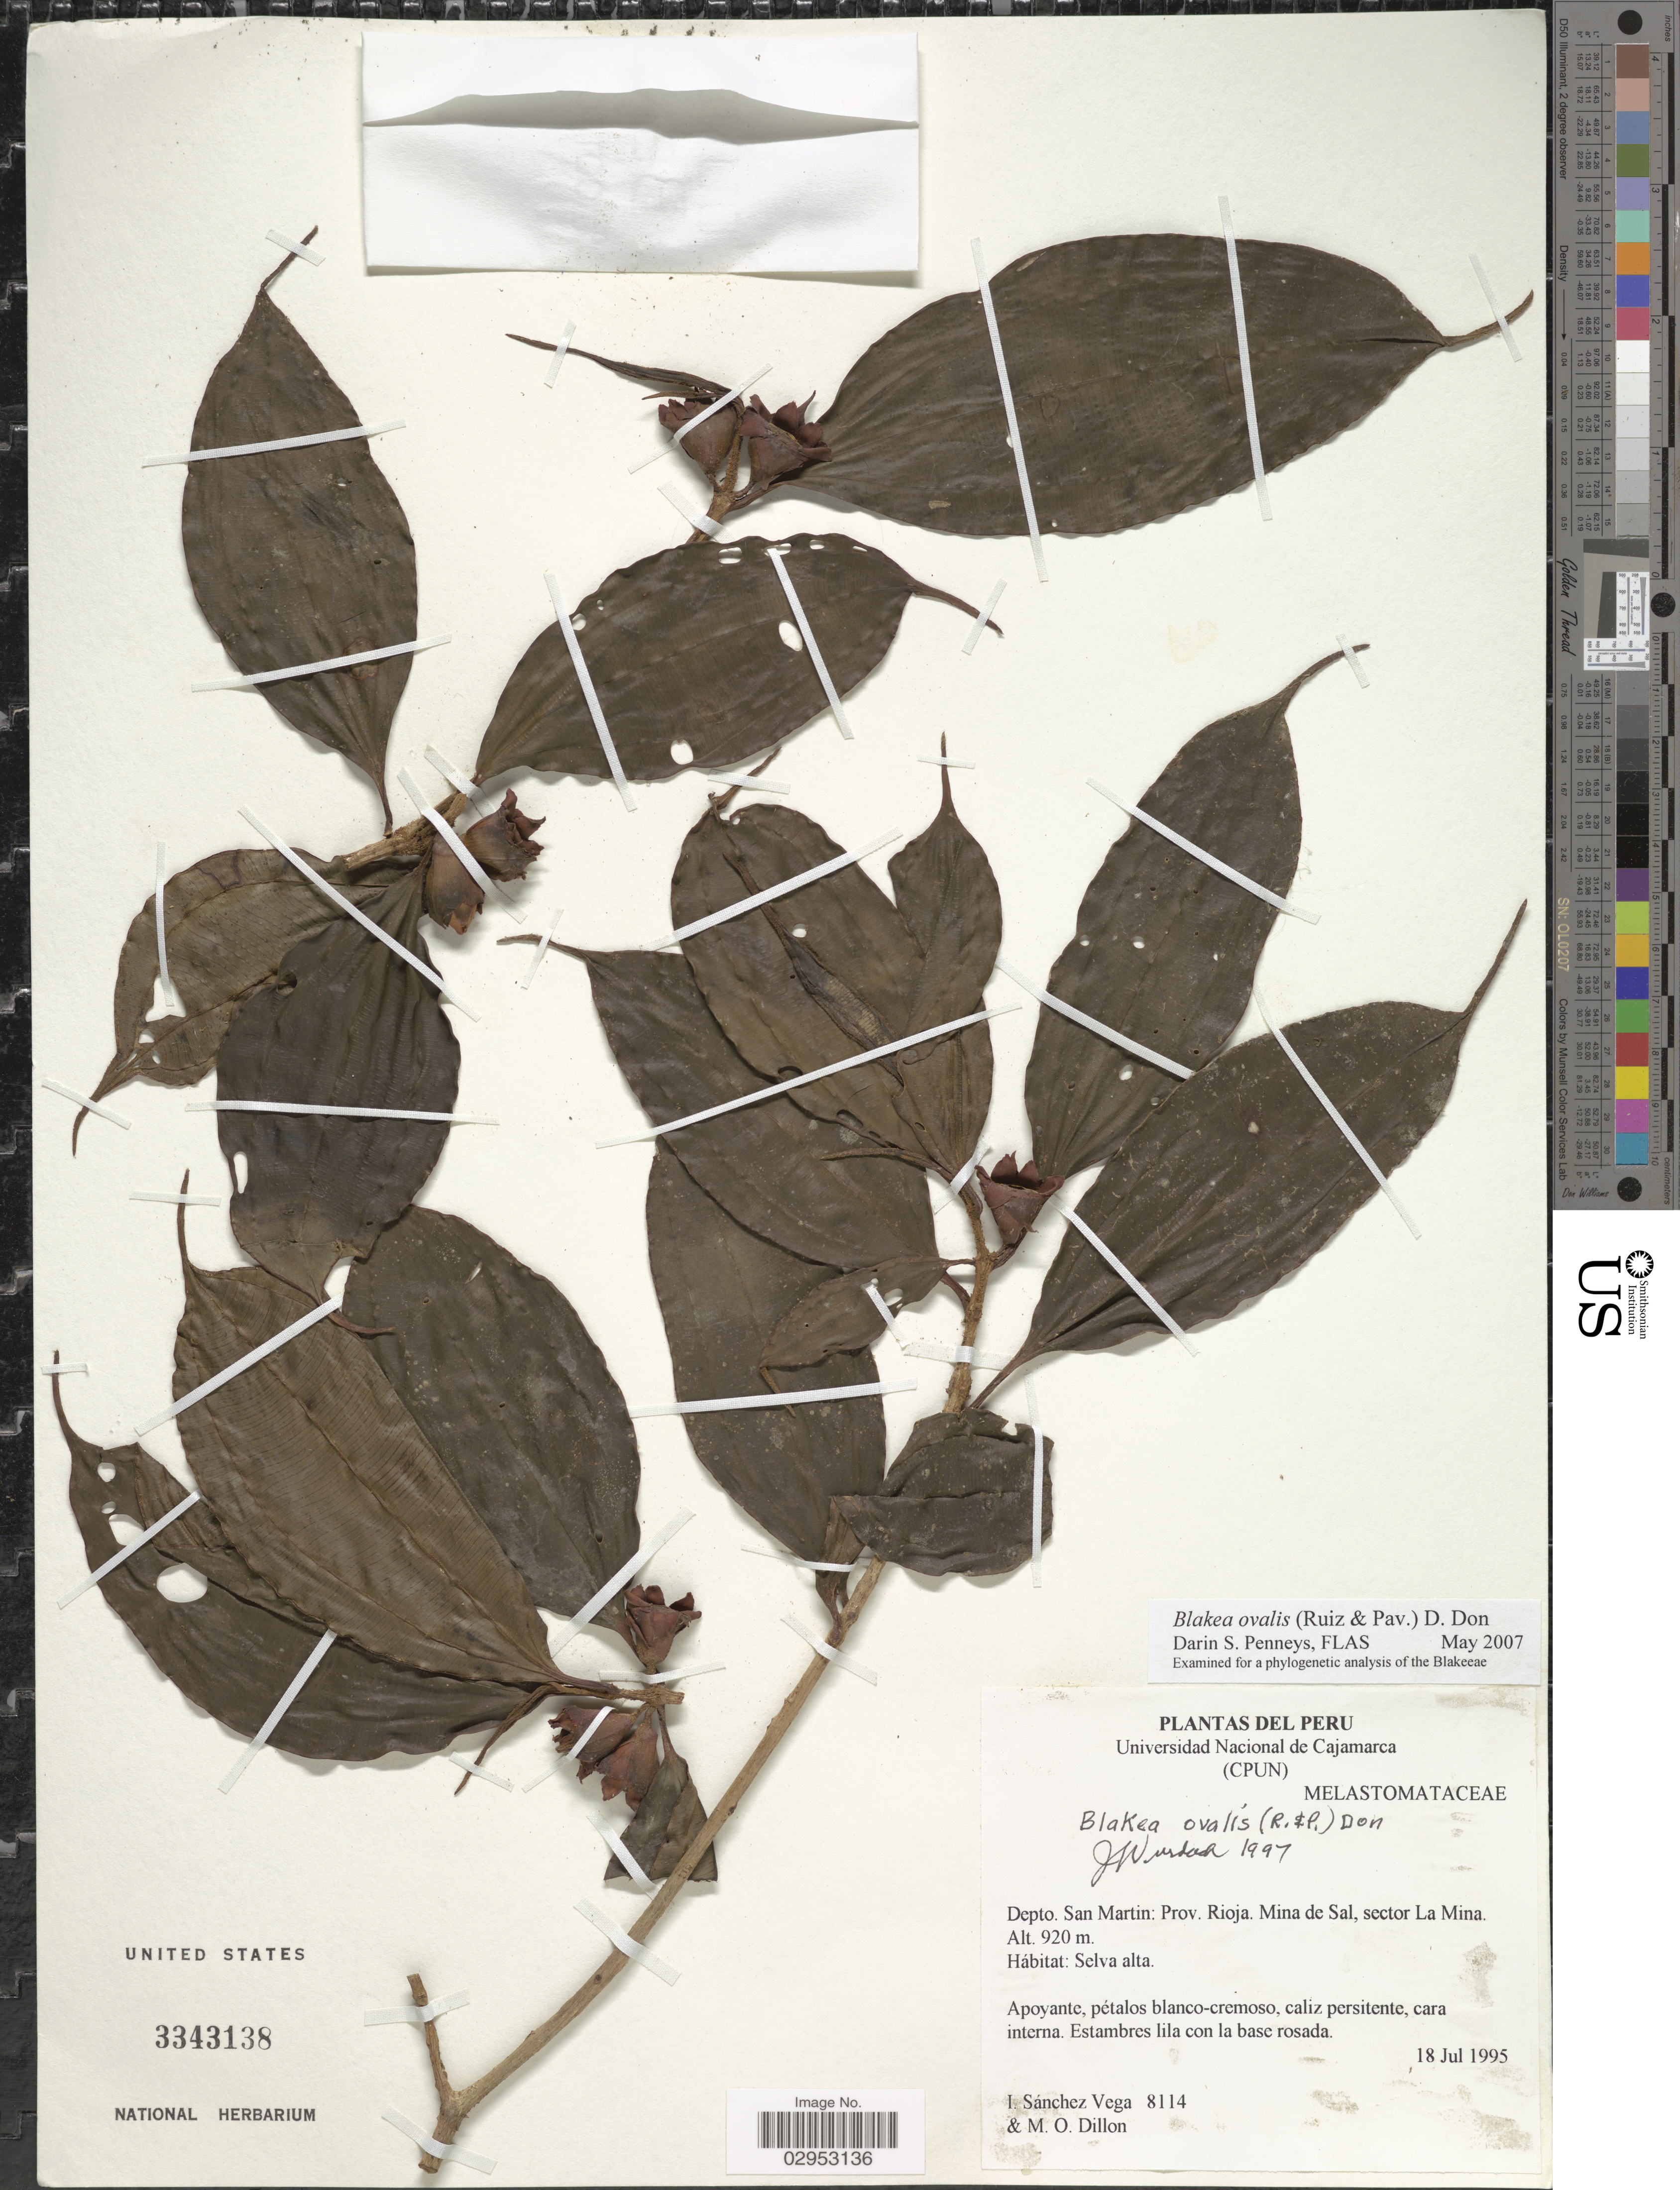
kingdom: Plantae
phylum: Tracheophyta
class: Magnoliopsida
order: Myrtales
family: Melastomataceae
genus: Blakea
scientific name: Blakea ovalis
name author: (Ruiz) D. Don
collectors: I. Sánchez Vega & M. O. Dillon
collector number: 8114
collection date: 1995-07-18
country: Peru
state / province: San Martín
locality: Depto. San Martin: Prov. Rioja. Mina de Sal, sector La Mina.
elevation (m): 920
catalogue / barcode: US 3343138